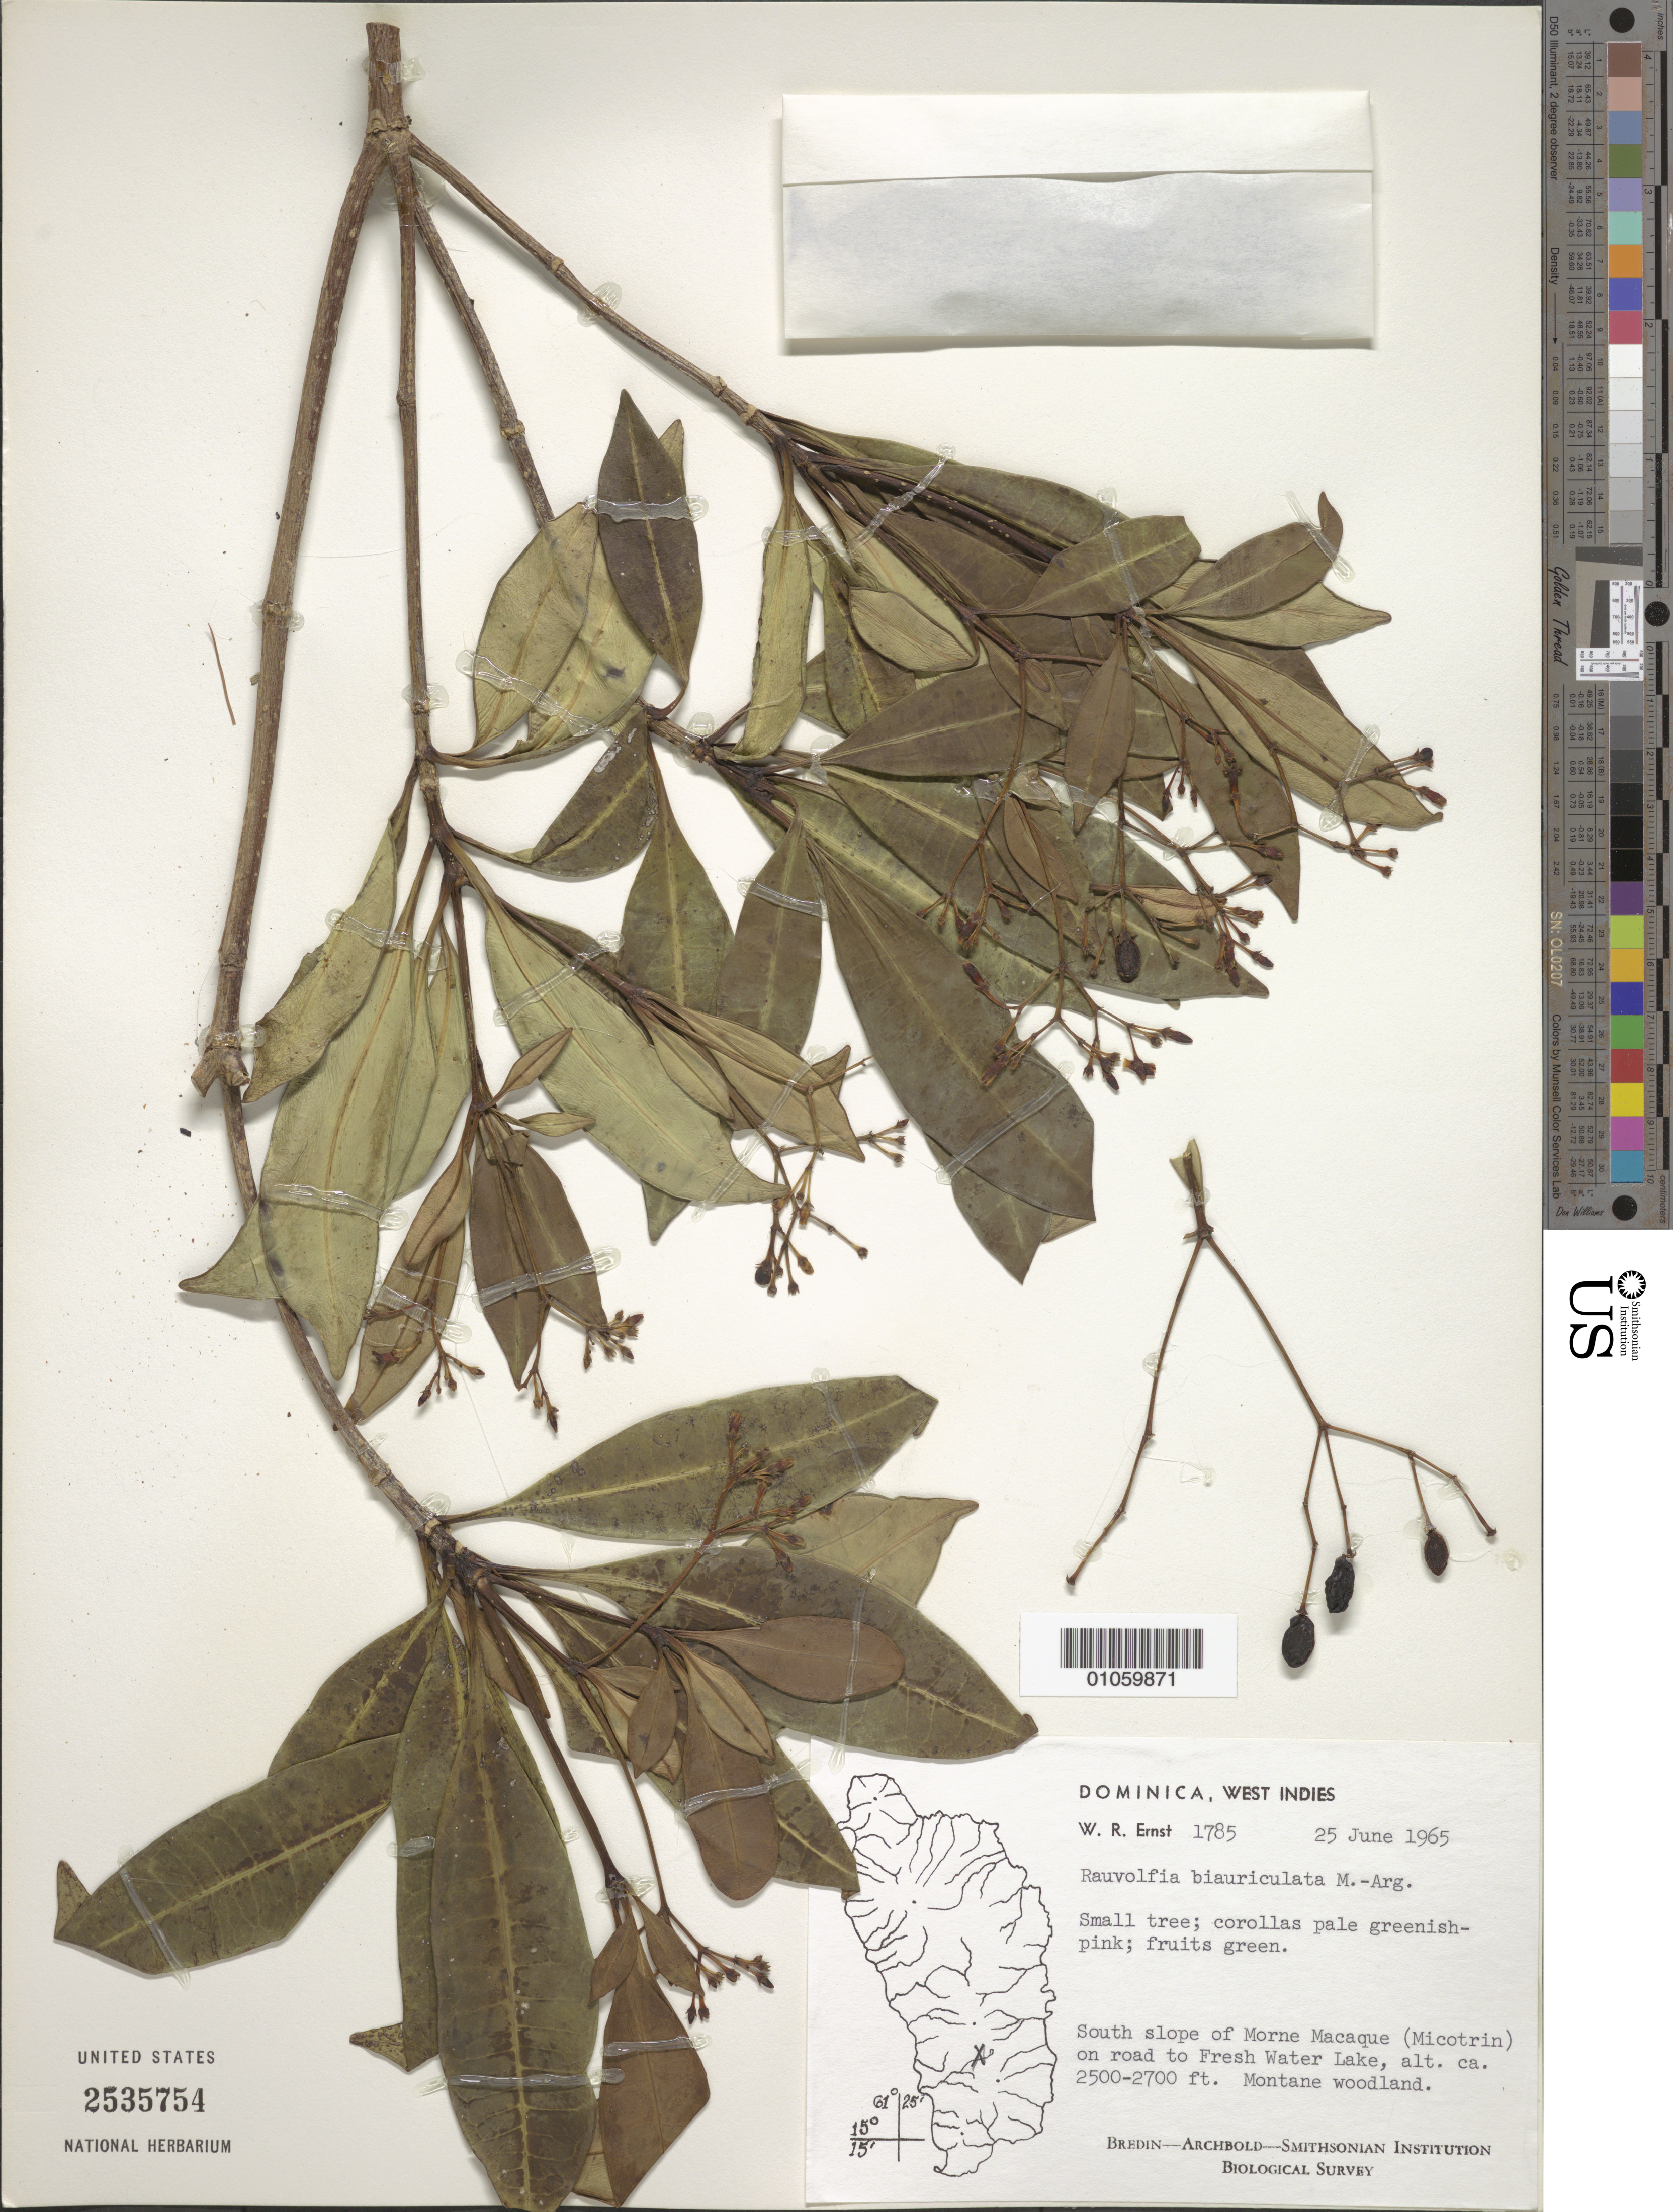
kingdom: Plantae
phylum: Tracheophyta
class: Magnoliopsida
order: Gentianales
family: Apocynaceae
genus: Rauvolfia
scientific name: Rauvolfia biauriculata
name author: Müll. Arg.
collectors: W. R. Ernst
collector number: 1785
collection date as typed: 25 Jun 1965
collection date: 1965-06-25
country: Dominica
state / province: St. George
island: Dominica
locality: South slope of Morne Macaque (Micotrin), on road to Fresh Water Lake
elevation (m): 762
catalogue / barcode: US 2535754